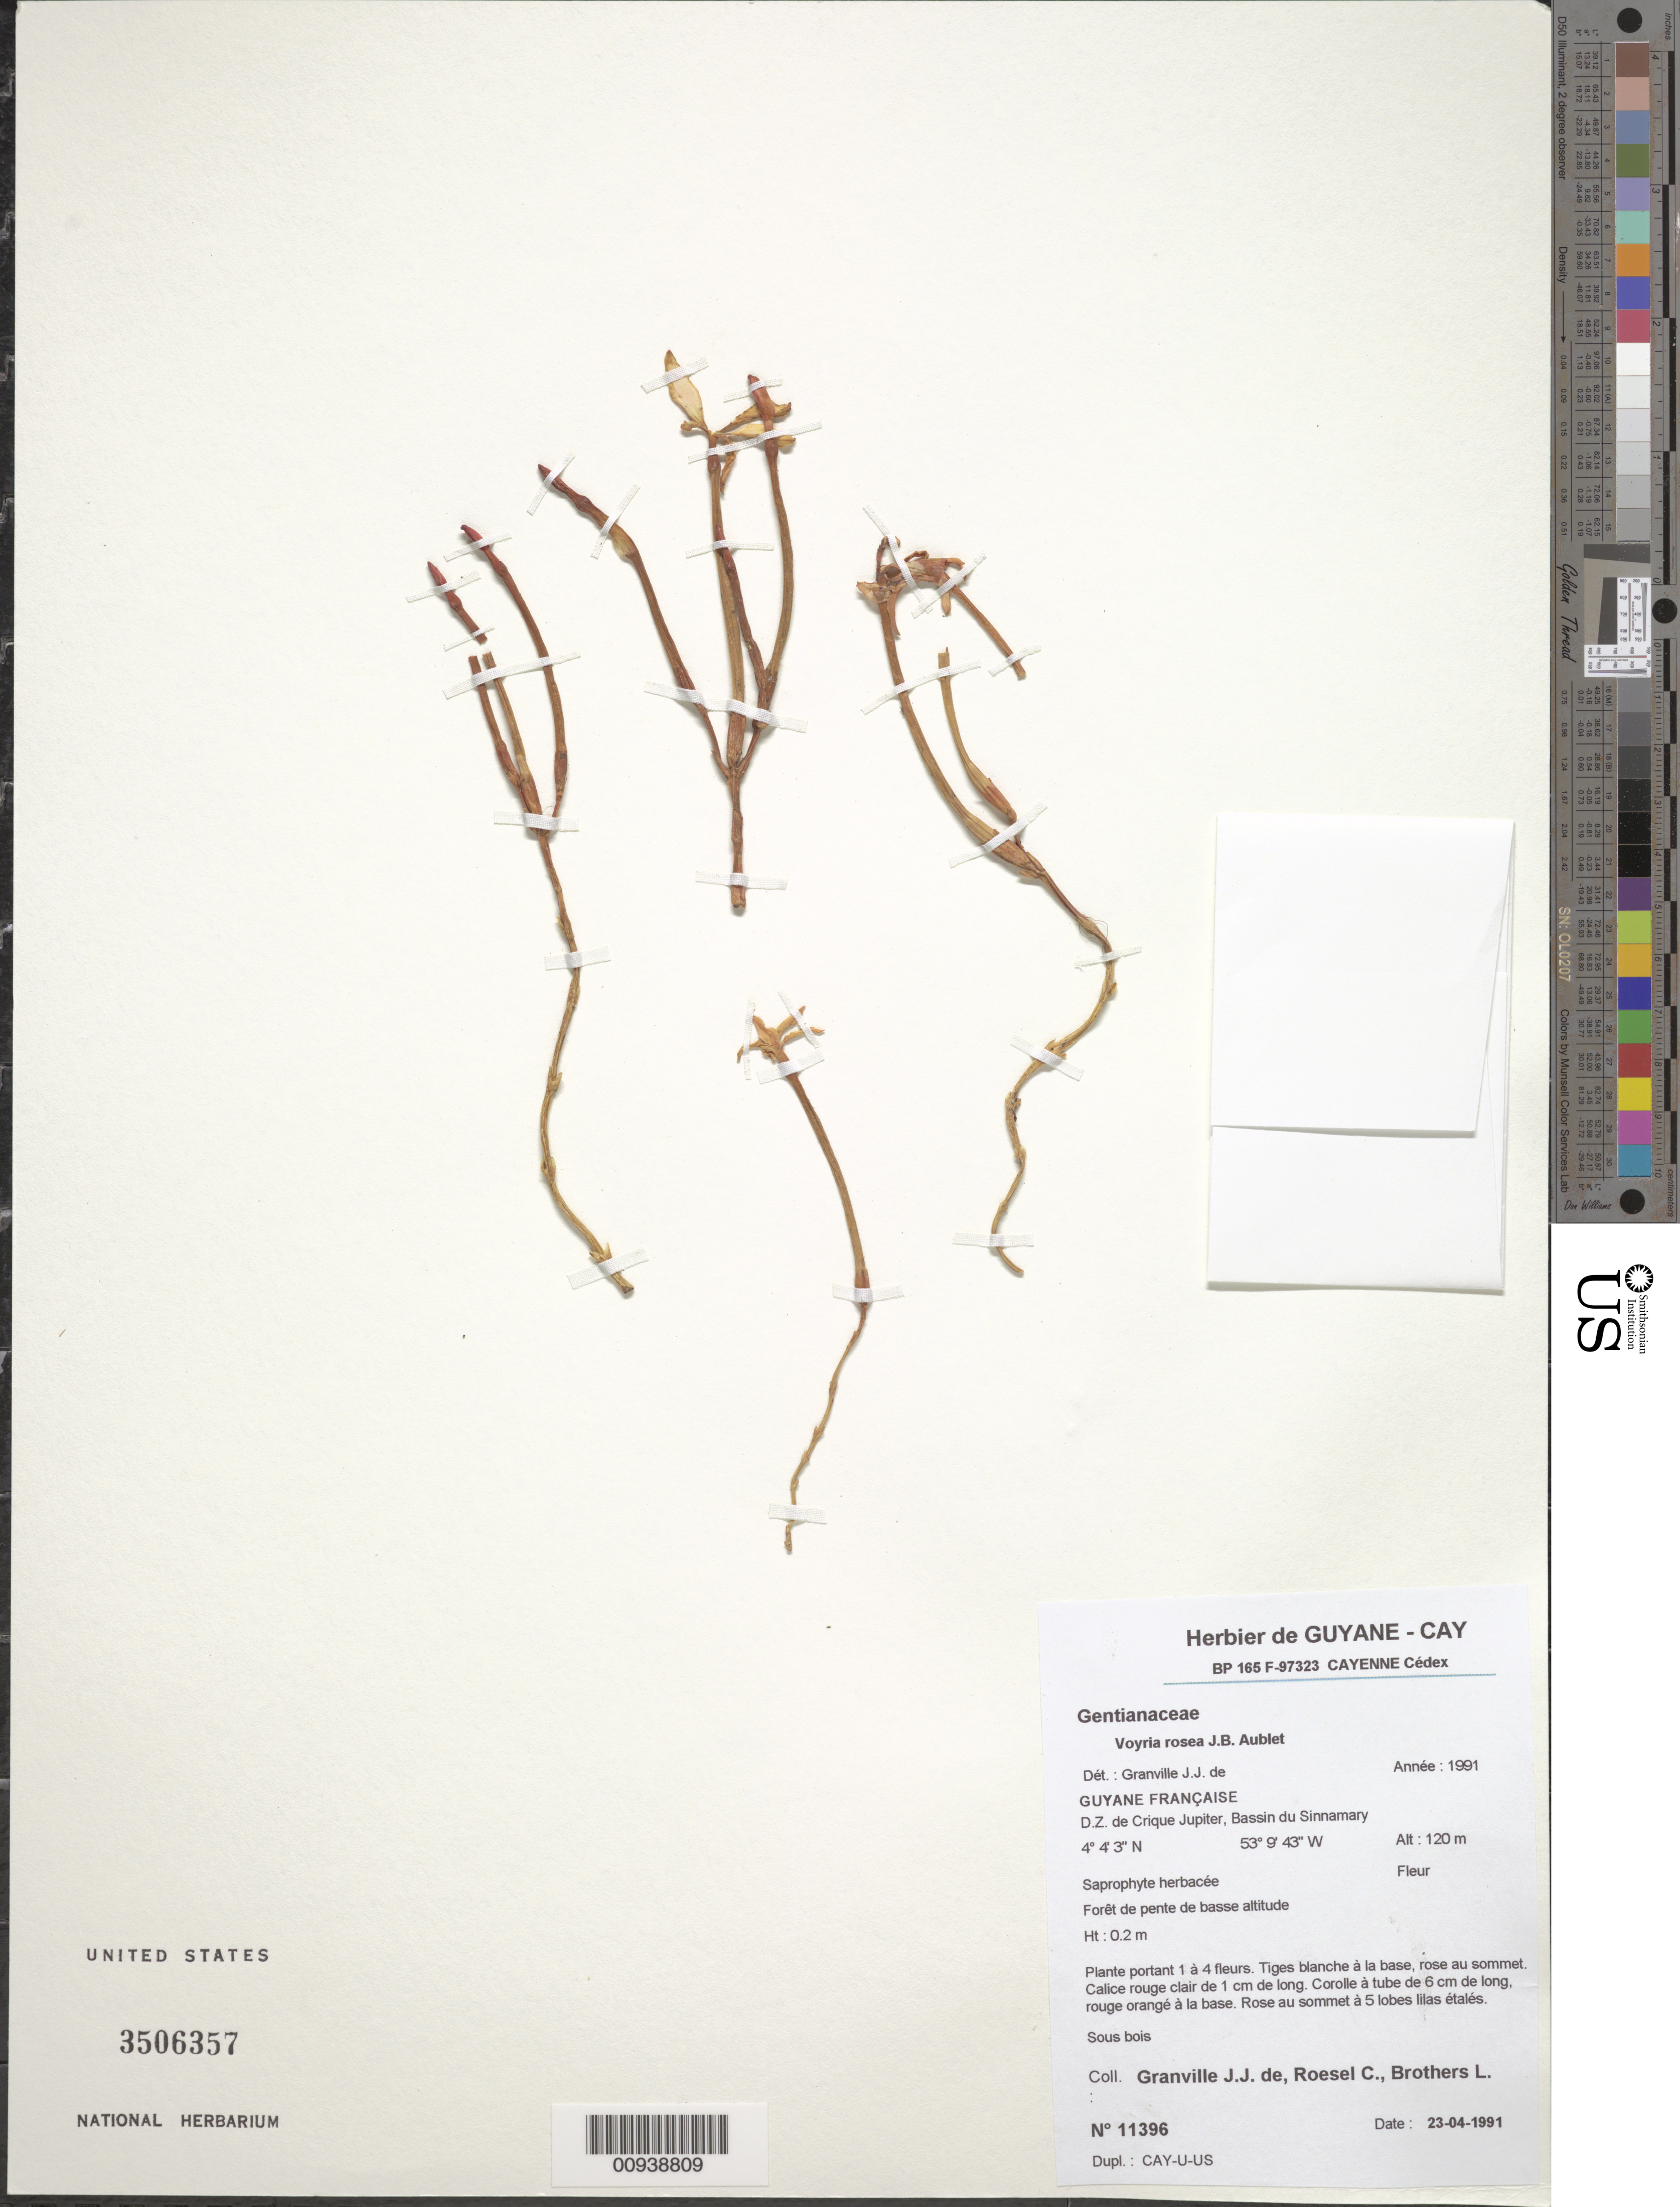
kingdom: Plantae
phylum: Tracheophyta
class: Magnoliopsida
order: Gentianales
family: Gentianaceae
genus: Voyria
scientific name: Voyria rosea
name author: Aubl.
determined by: Granville, J. J. de, (CAY), Institut de Recherche pour le Developpement (IRD) (FRENCH GUIANA)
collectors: J.-J. de Granville, C. S. Roesel & L. Brothers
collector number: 11396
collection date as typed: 23-Apr-91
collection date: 1991-04-23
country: French Guiana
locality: D.Z. du Haut-Kourcibo, Bassin du Sinnamary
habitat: Forêt de pente de basse altitude; sous bois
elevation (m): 120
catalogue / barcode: US 3506357